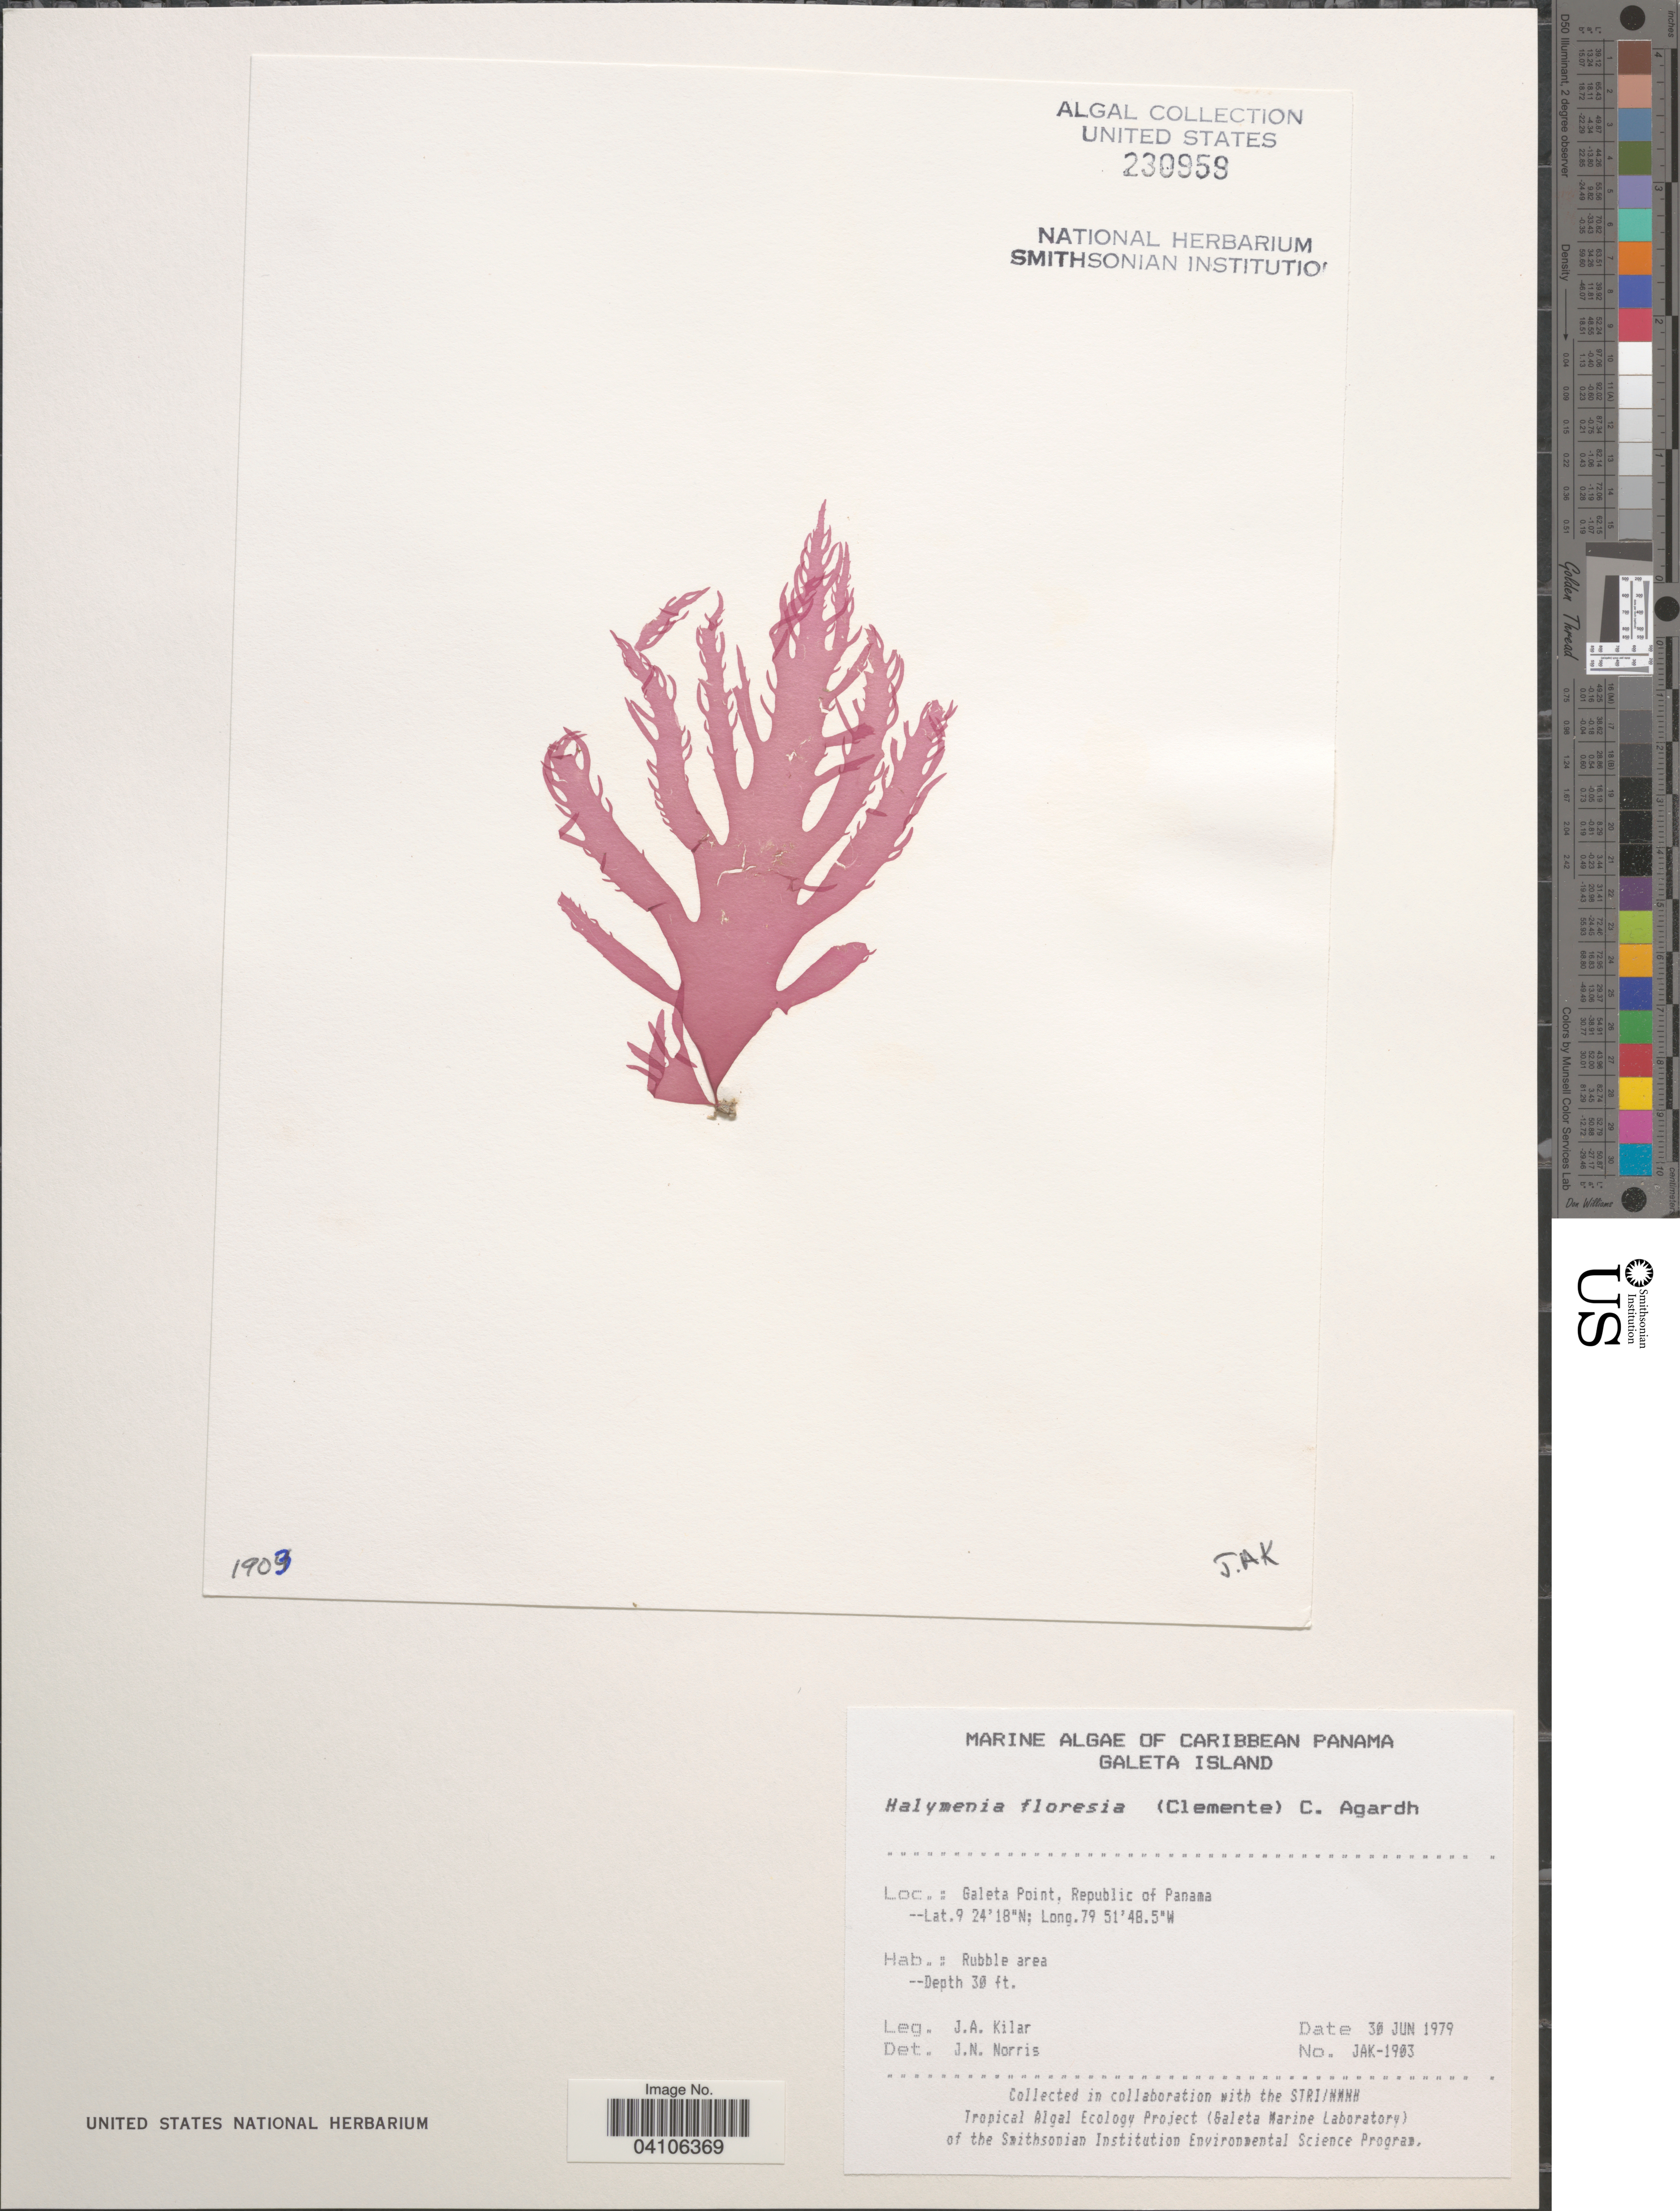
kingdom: Plantae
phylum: Rhodophyta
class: Florideophyceae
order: Halymeniales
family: Halymeniaceae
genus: Halymenia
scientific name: Halymenia floresii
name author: (Clemente) C. Agardh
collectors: J. A. Kilar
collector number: JAK-1903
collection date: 1979-06-30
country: Panama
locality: Caribbean Panama. Galeta Island. Galeta Point, Republic of Panama.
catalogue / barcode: US 230959